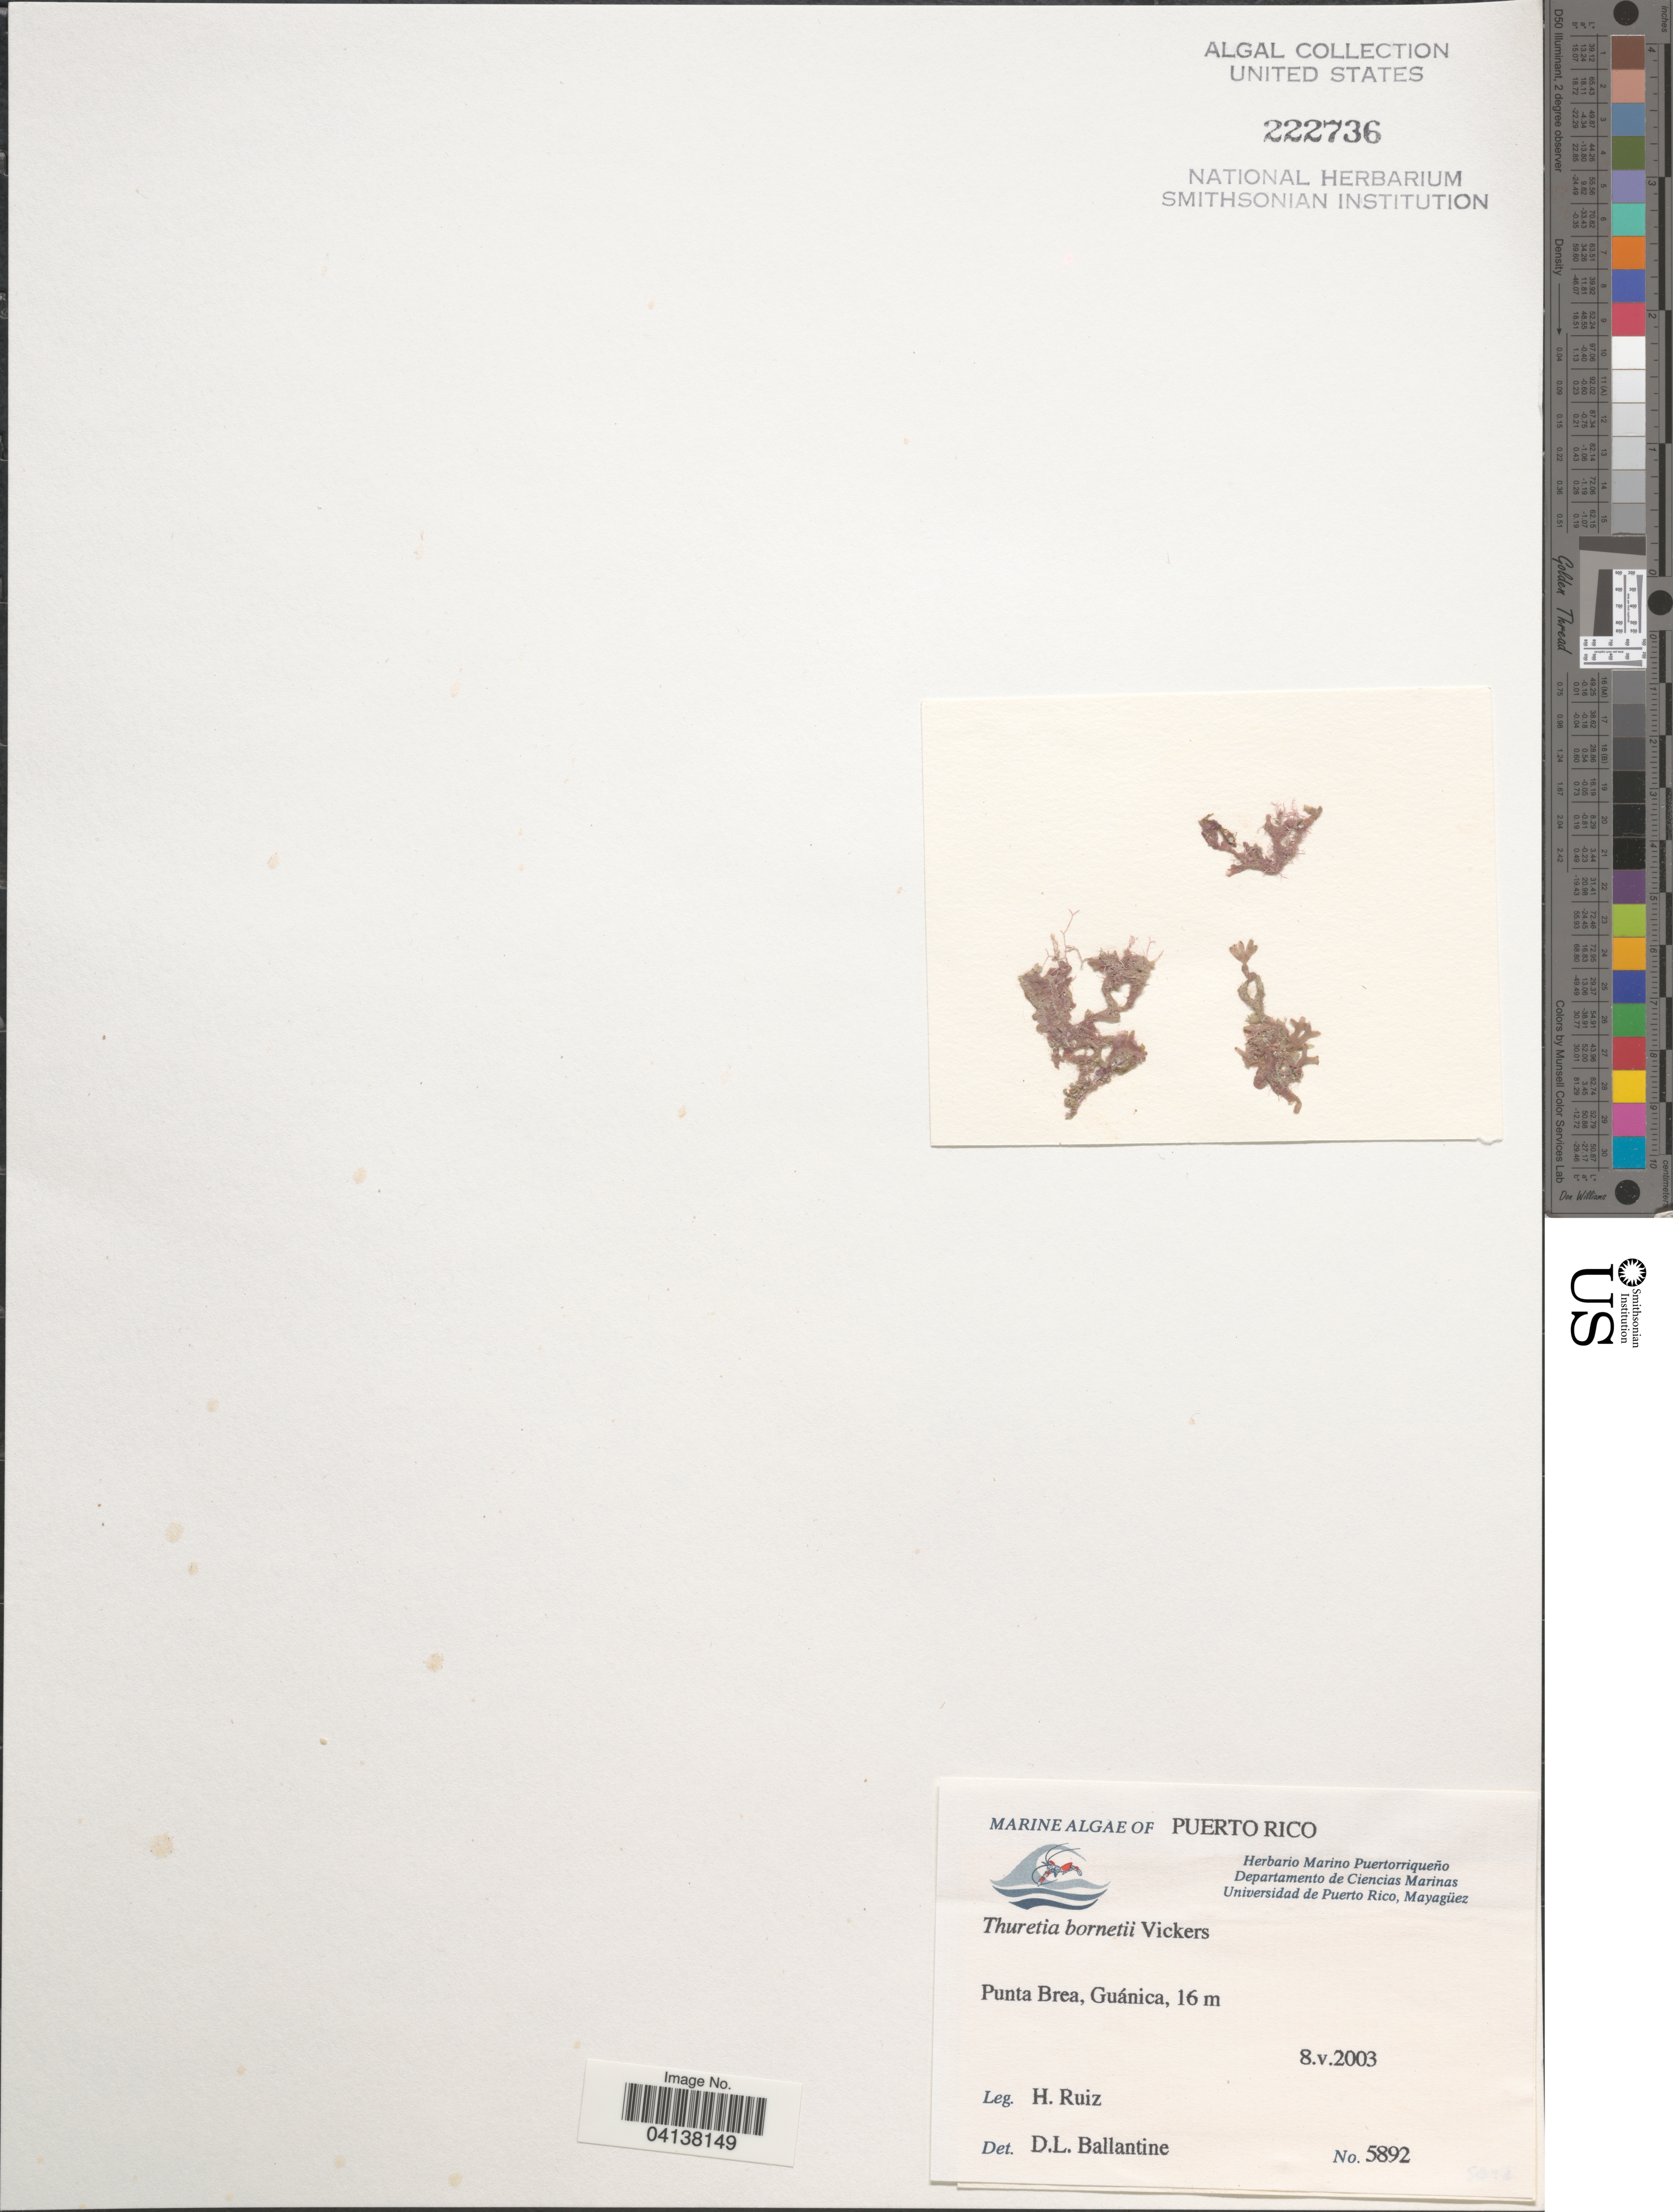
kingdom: Plantae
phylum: Rhodophyta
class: Florideophyceae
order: Ceramiales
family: Dasyaceae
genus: Thuretia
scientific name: Thuretia bornetii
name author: Vickers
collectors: H. Ruiz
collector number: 5892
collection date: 2003-05-08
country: Puerto Rico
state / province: Guánica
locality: Punta Brea.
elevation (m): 16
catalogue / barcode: US 222736